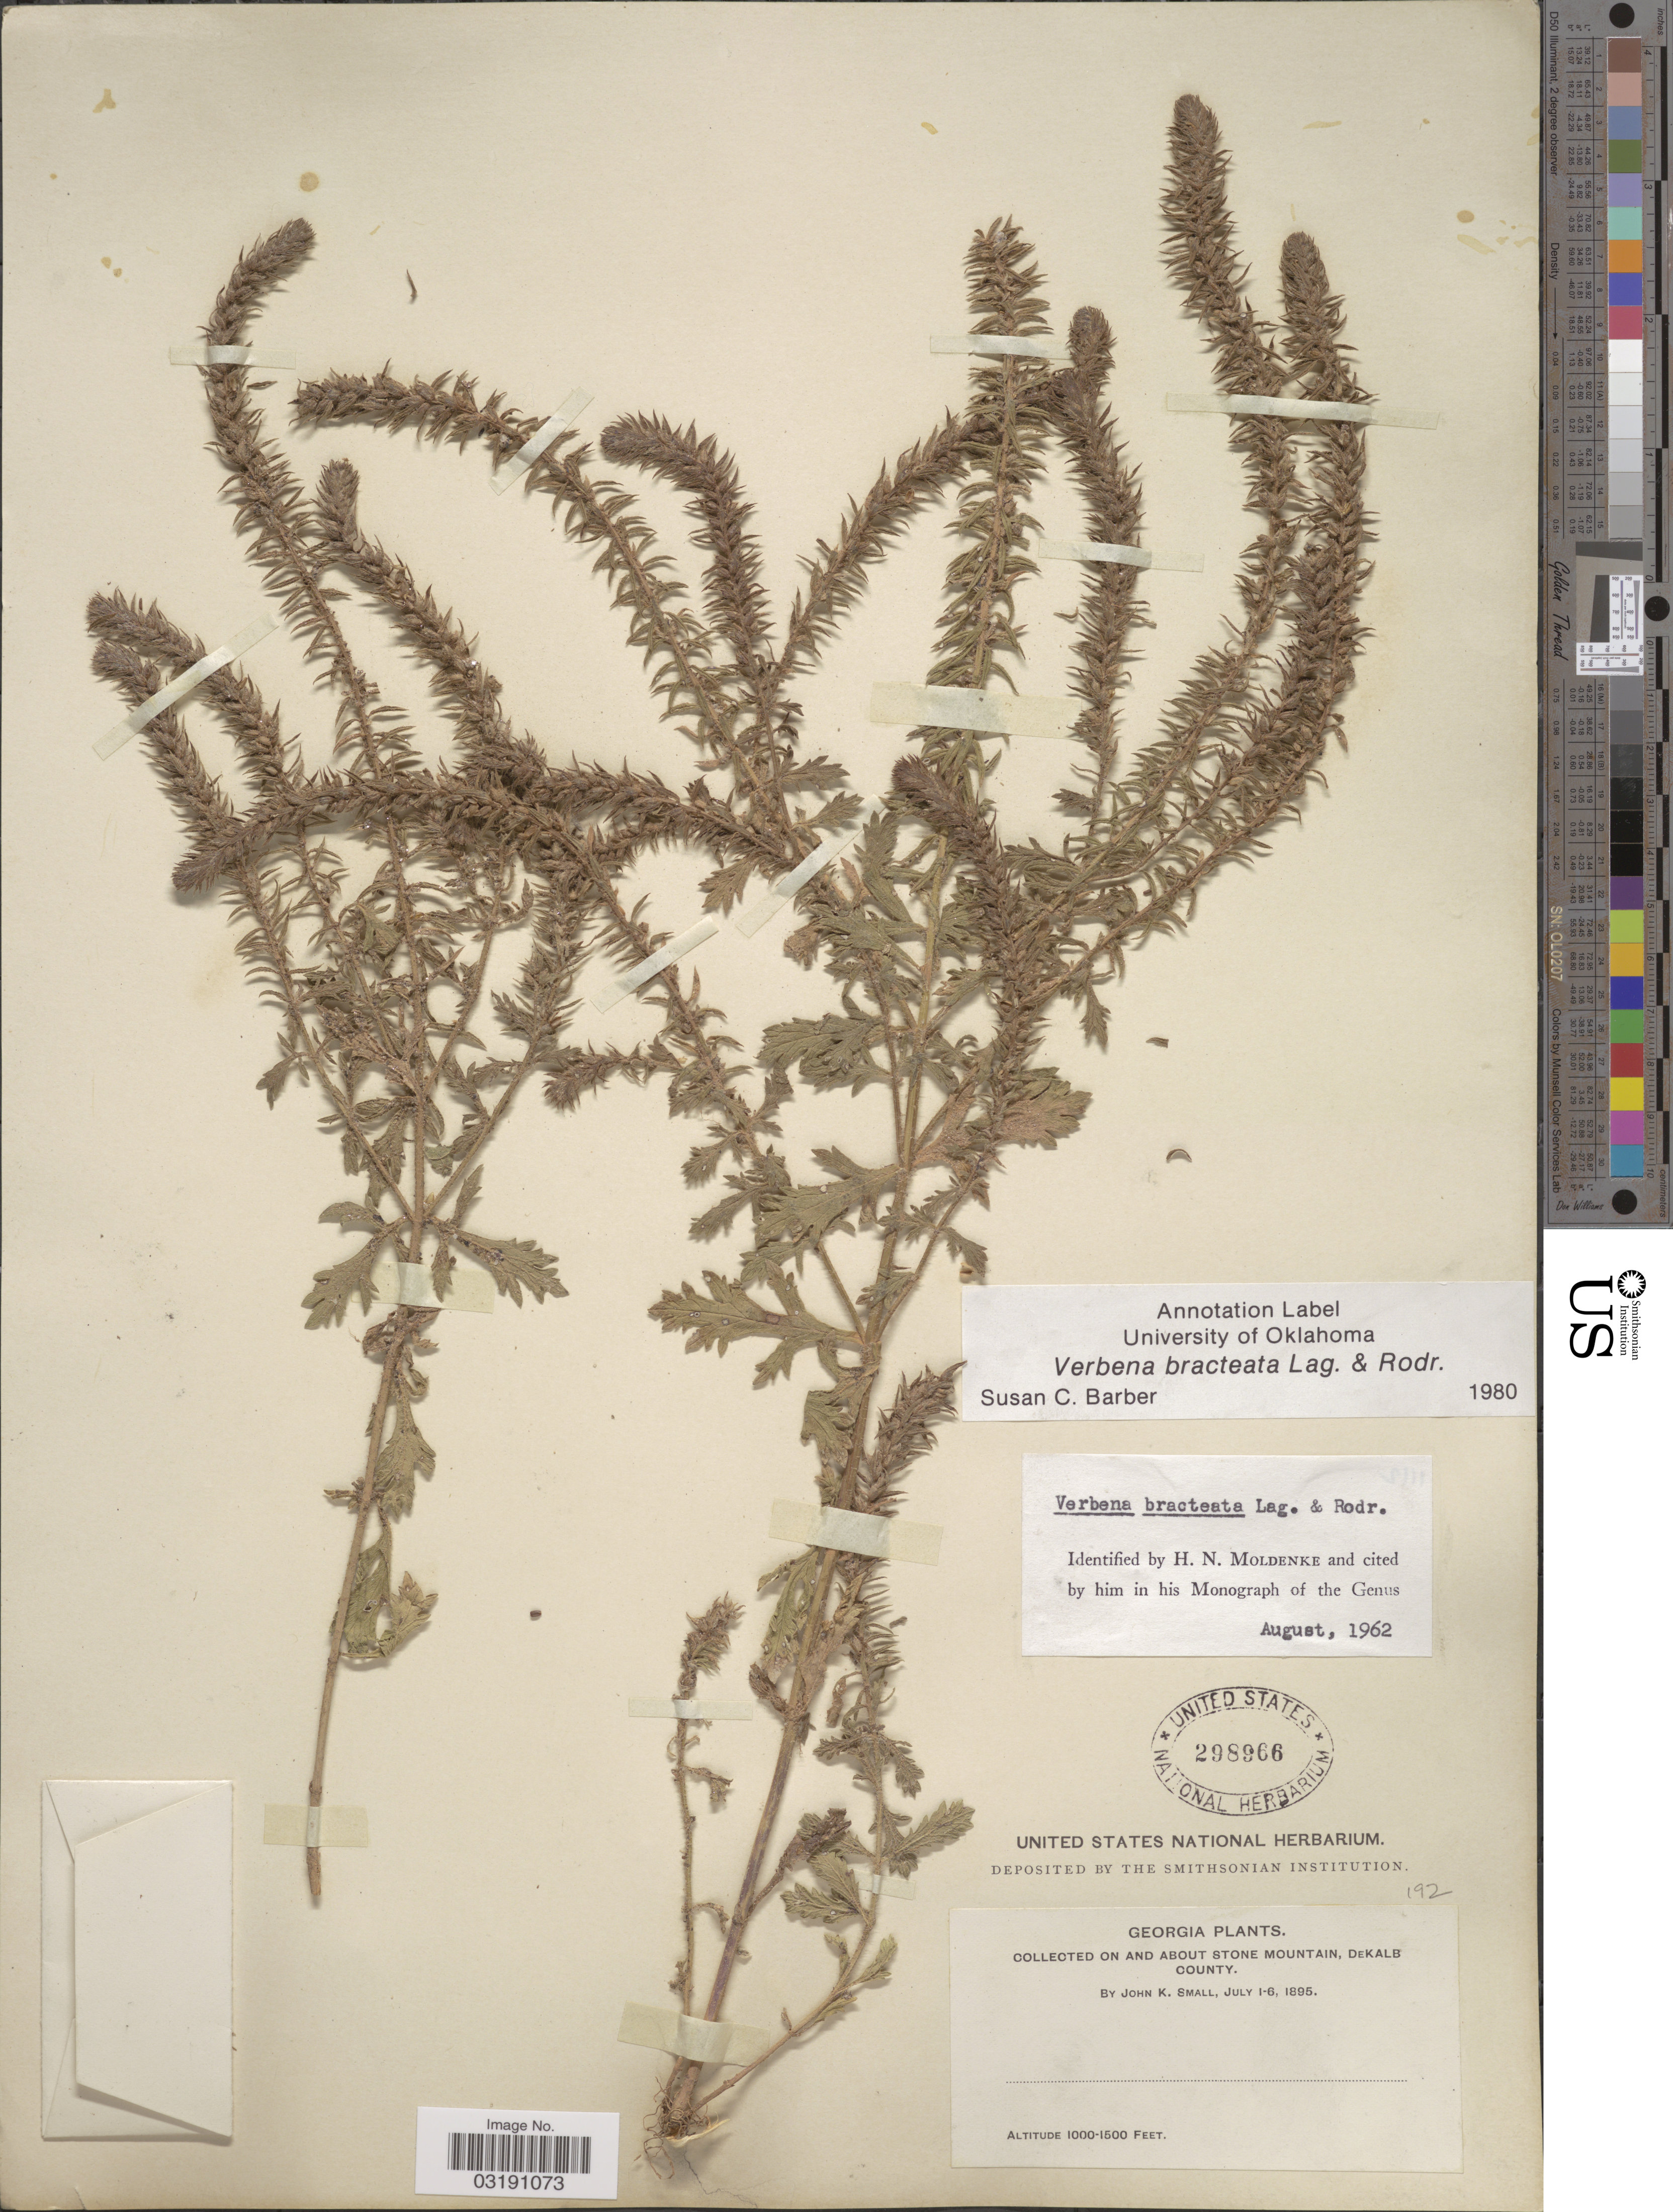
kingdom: Plantae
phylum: Tracheophyta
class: Magnoliopsida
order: Lamiales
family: Verbenaceae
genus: Verbena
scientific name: Verbena bracteata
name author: Cav. ex Lag. & Rodr.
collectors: J. K. Small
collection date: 1895-07-01/1895-07-06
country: United States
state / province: Georgia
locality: On and about Stone Mountain, DeKalb County.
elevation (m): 305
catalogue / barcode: US 298966